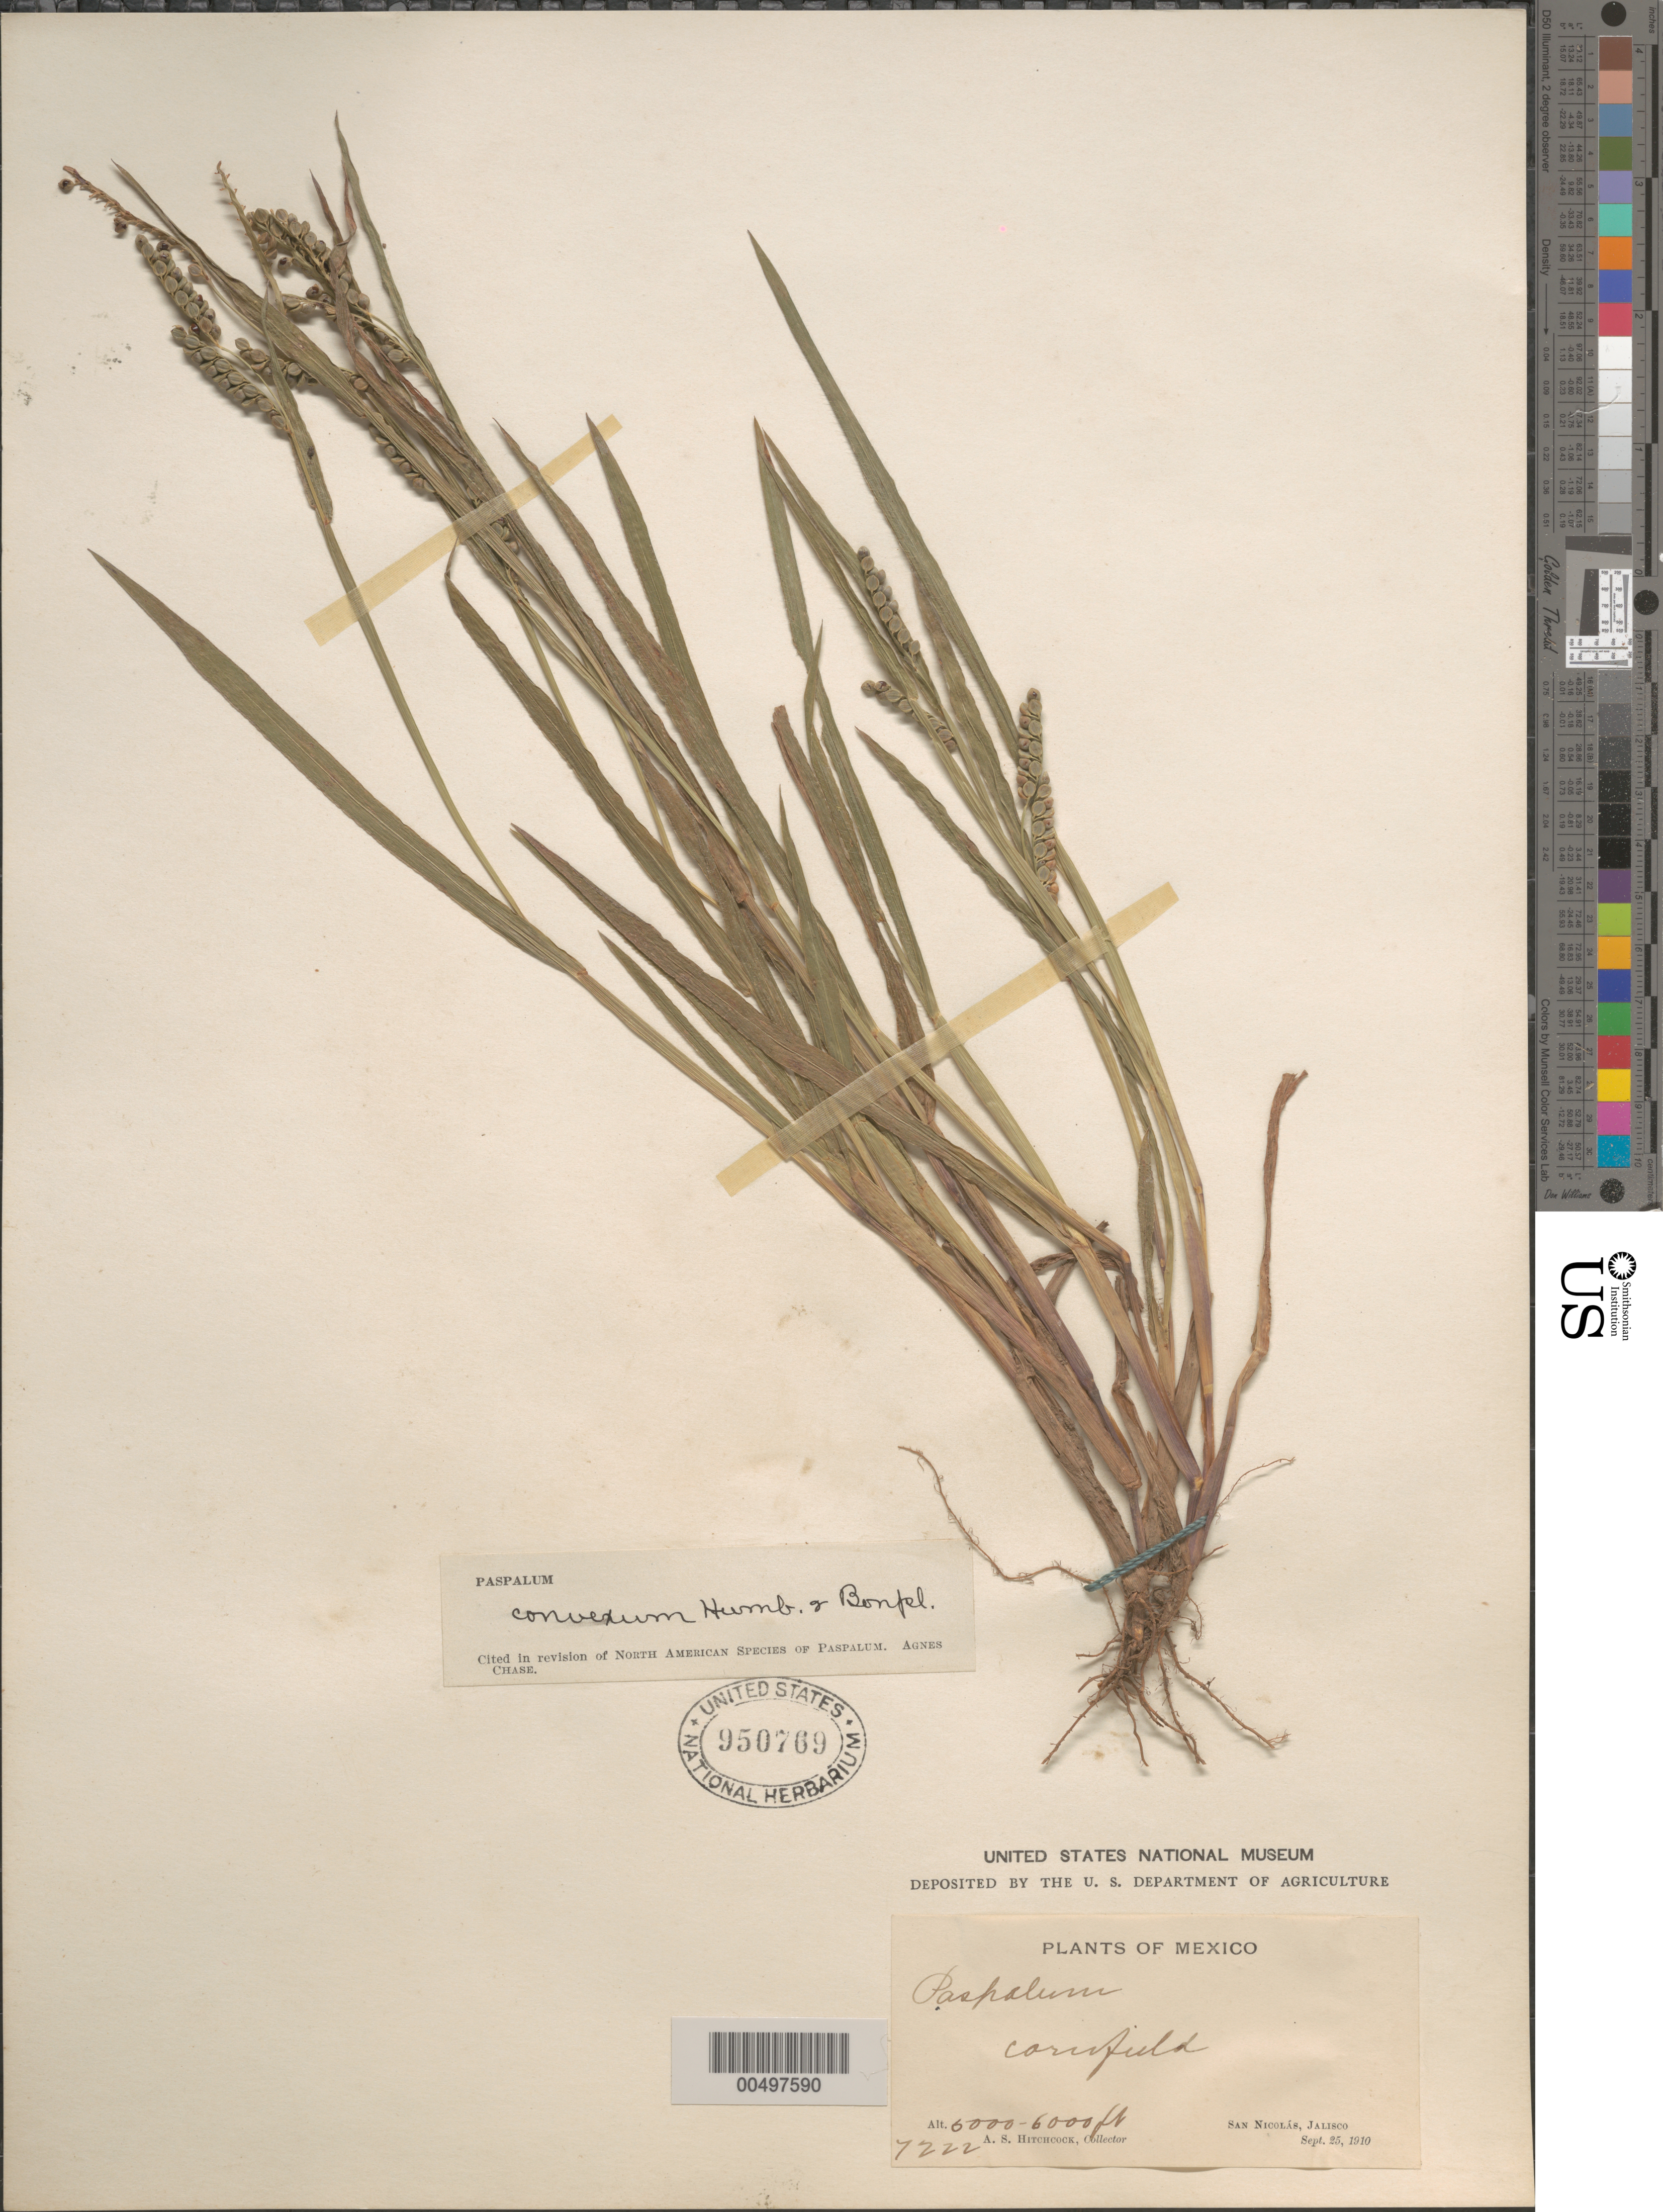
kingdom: Plantae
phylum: Tracheophyta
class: Liliopsida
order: Poales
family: Poaceae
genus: Paspalum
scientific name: Paspalum convexum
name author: Humb. & Bonpl. ex Flüggé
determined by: Chase, [M.] Agnes, (US)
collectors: A. S. Hitchcock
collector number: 7222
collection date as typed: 25 Sep 1910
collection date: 1910-09-25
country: Mexico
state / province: Jalisco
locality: San Nicolás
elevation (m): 1524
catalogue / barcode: US 950769